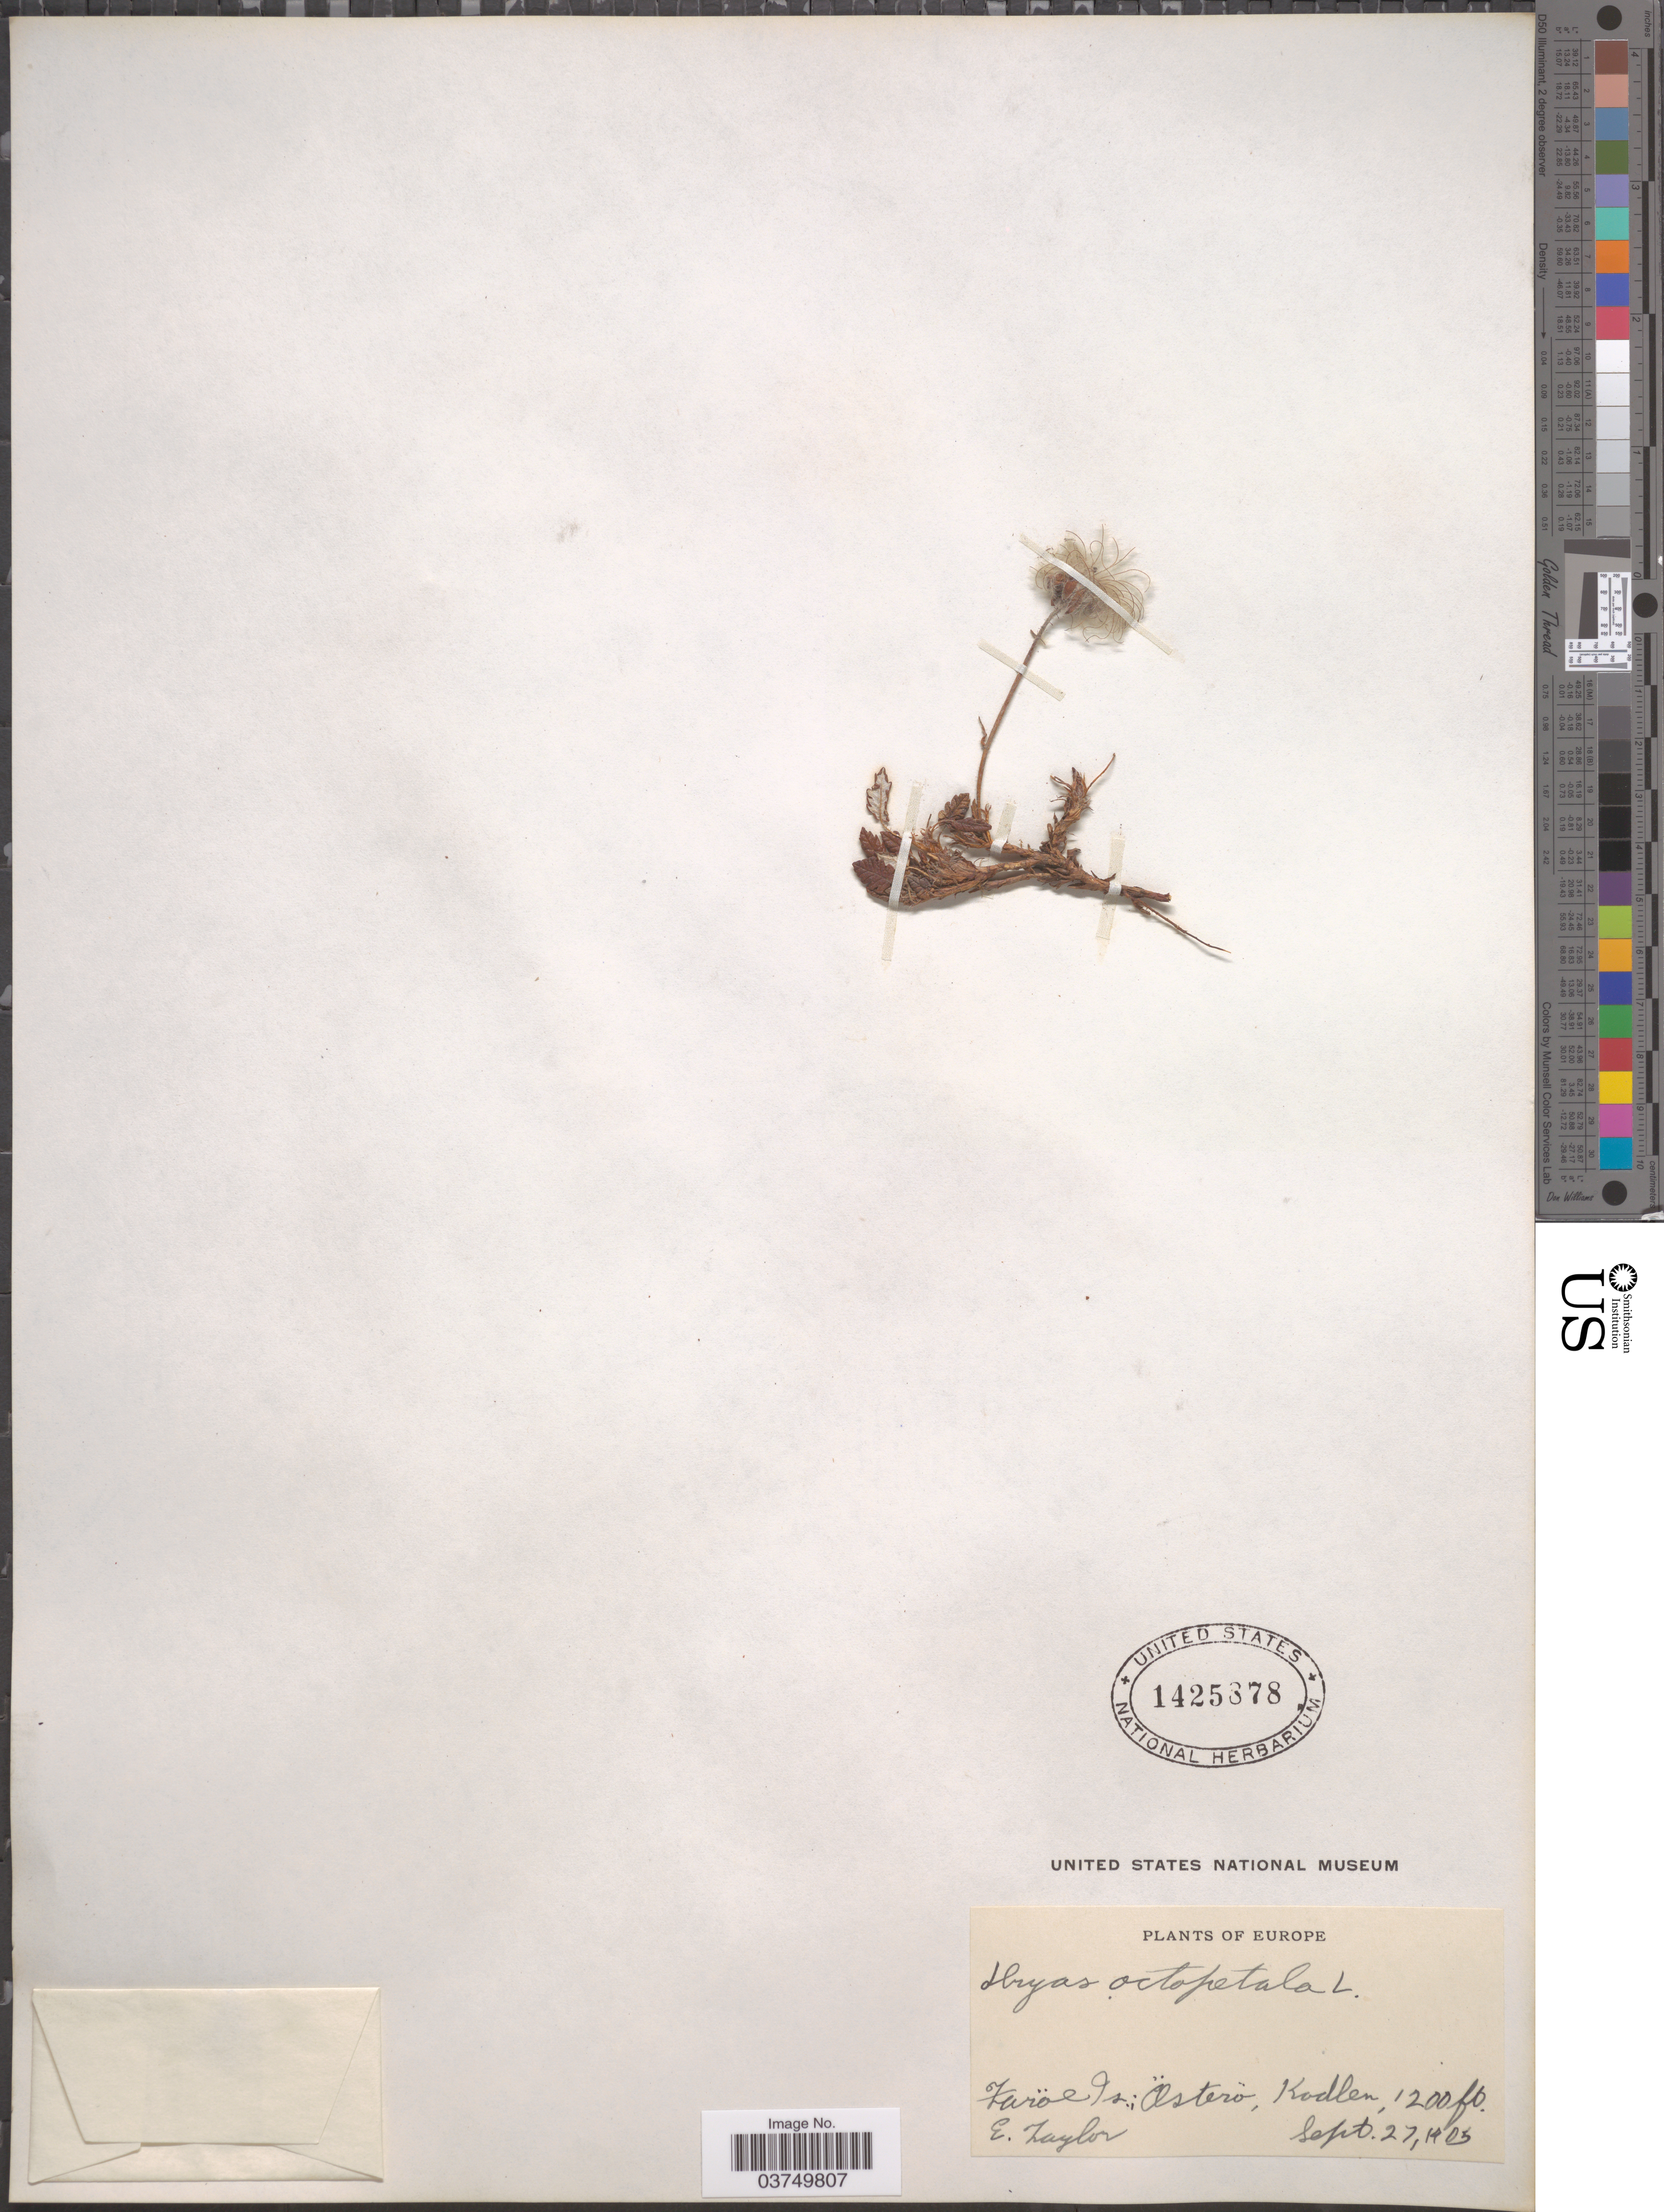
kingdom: Plantae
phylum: Tracheophyta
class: Magnoliopsida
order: Rosales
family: Rosaceae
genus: Dryas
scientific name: Dryas octopetala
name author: L.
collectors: E. Taylor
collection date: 1905-09-27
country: Faroe Islands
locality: Europe. Faröe Is.; Österö, Kodlen.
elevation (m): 366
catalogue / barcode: US 1425878